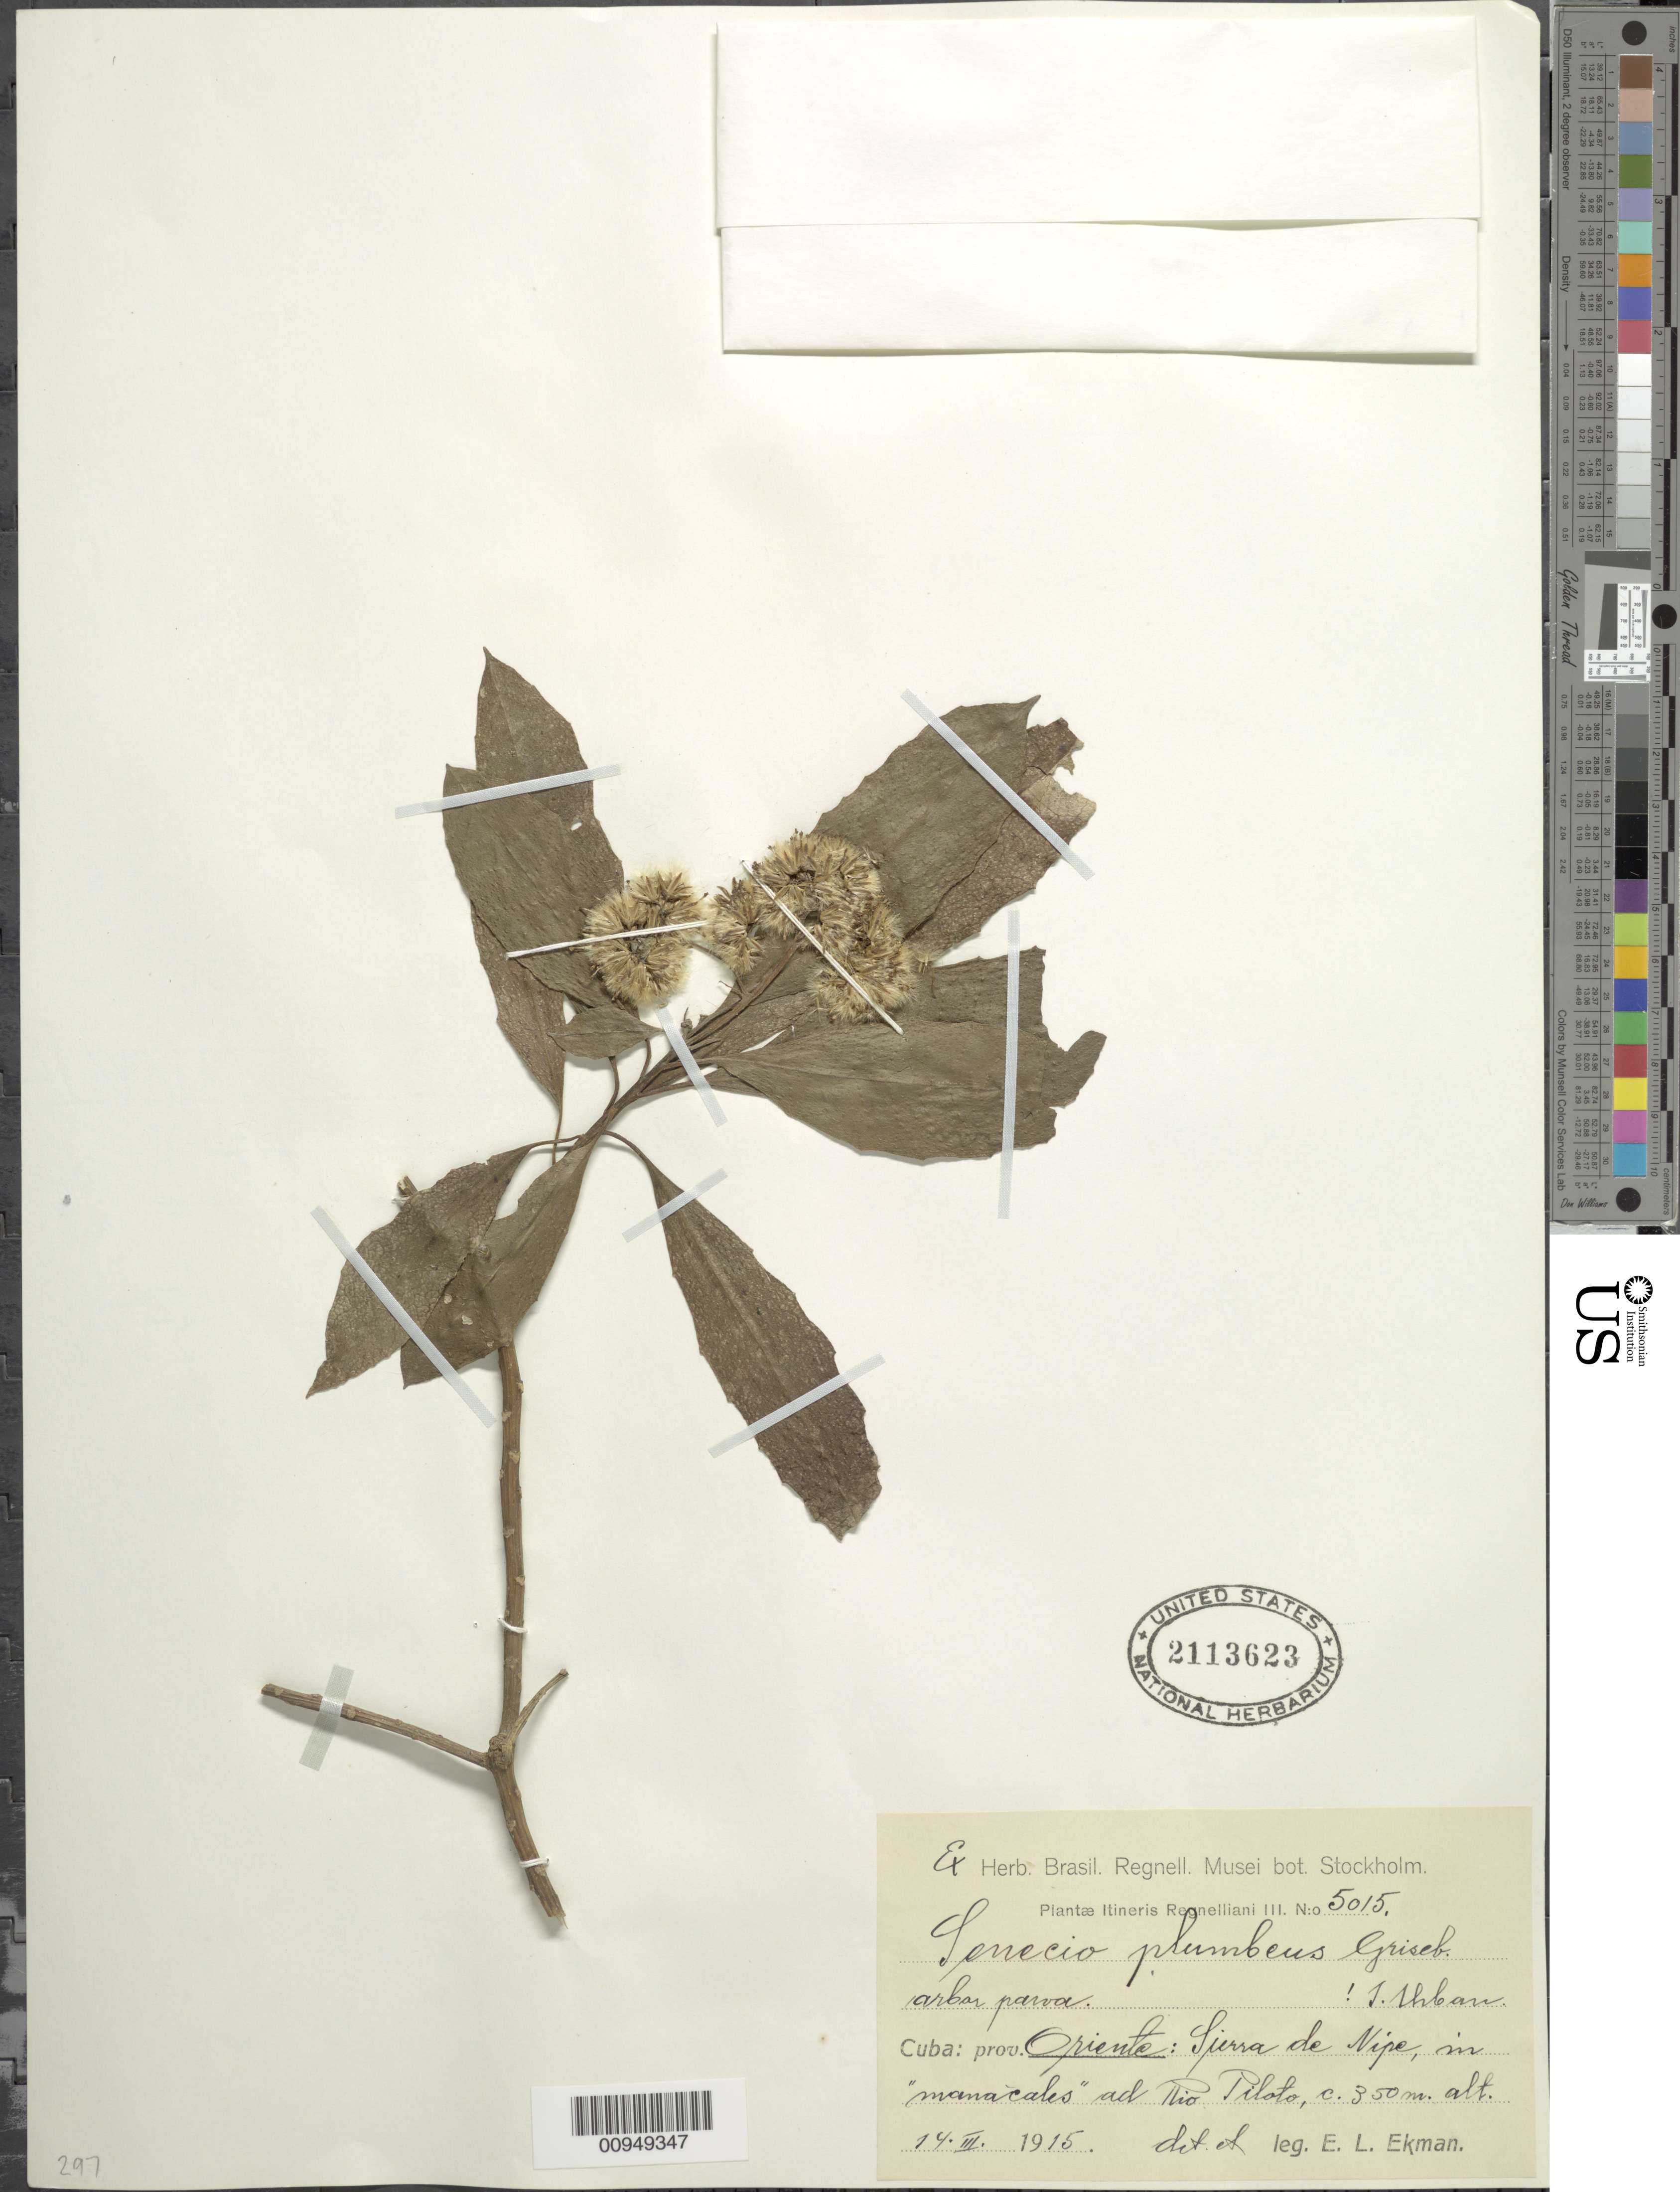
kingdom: Plantae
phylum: Tracheophyta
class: Magnoliopsida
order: Asterales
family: Asteraceae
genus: Senecio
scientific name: Senecio plumbeus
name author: Griseb.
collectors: E. L. Ekman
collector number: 5015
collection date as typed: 14 Mar 1915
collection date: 1915-03-14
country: Cuba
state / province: Oriente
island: Cuba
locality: Sierra de Nips, ad Rio Piloto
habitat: In "manacales"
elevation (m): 350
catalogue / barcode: US 2113623